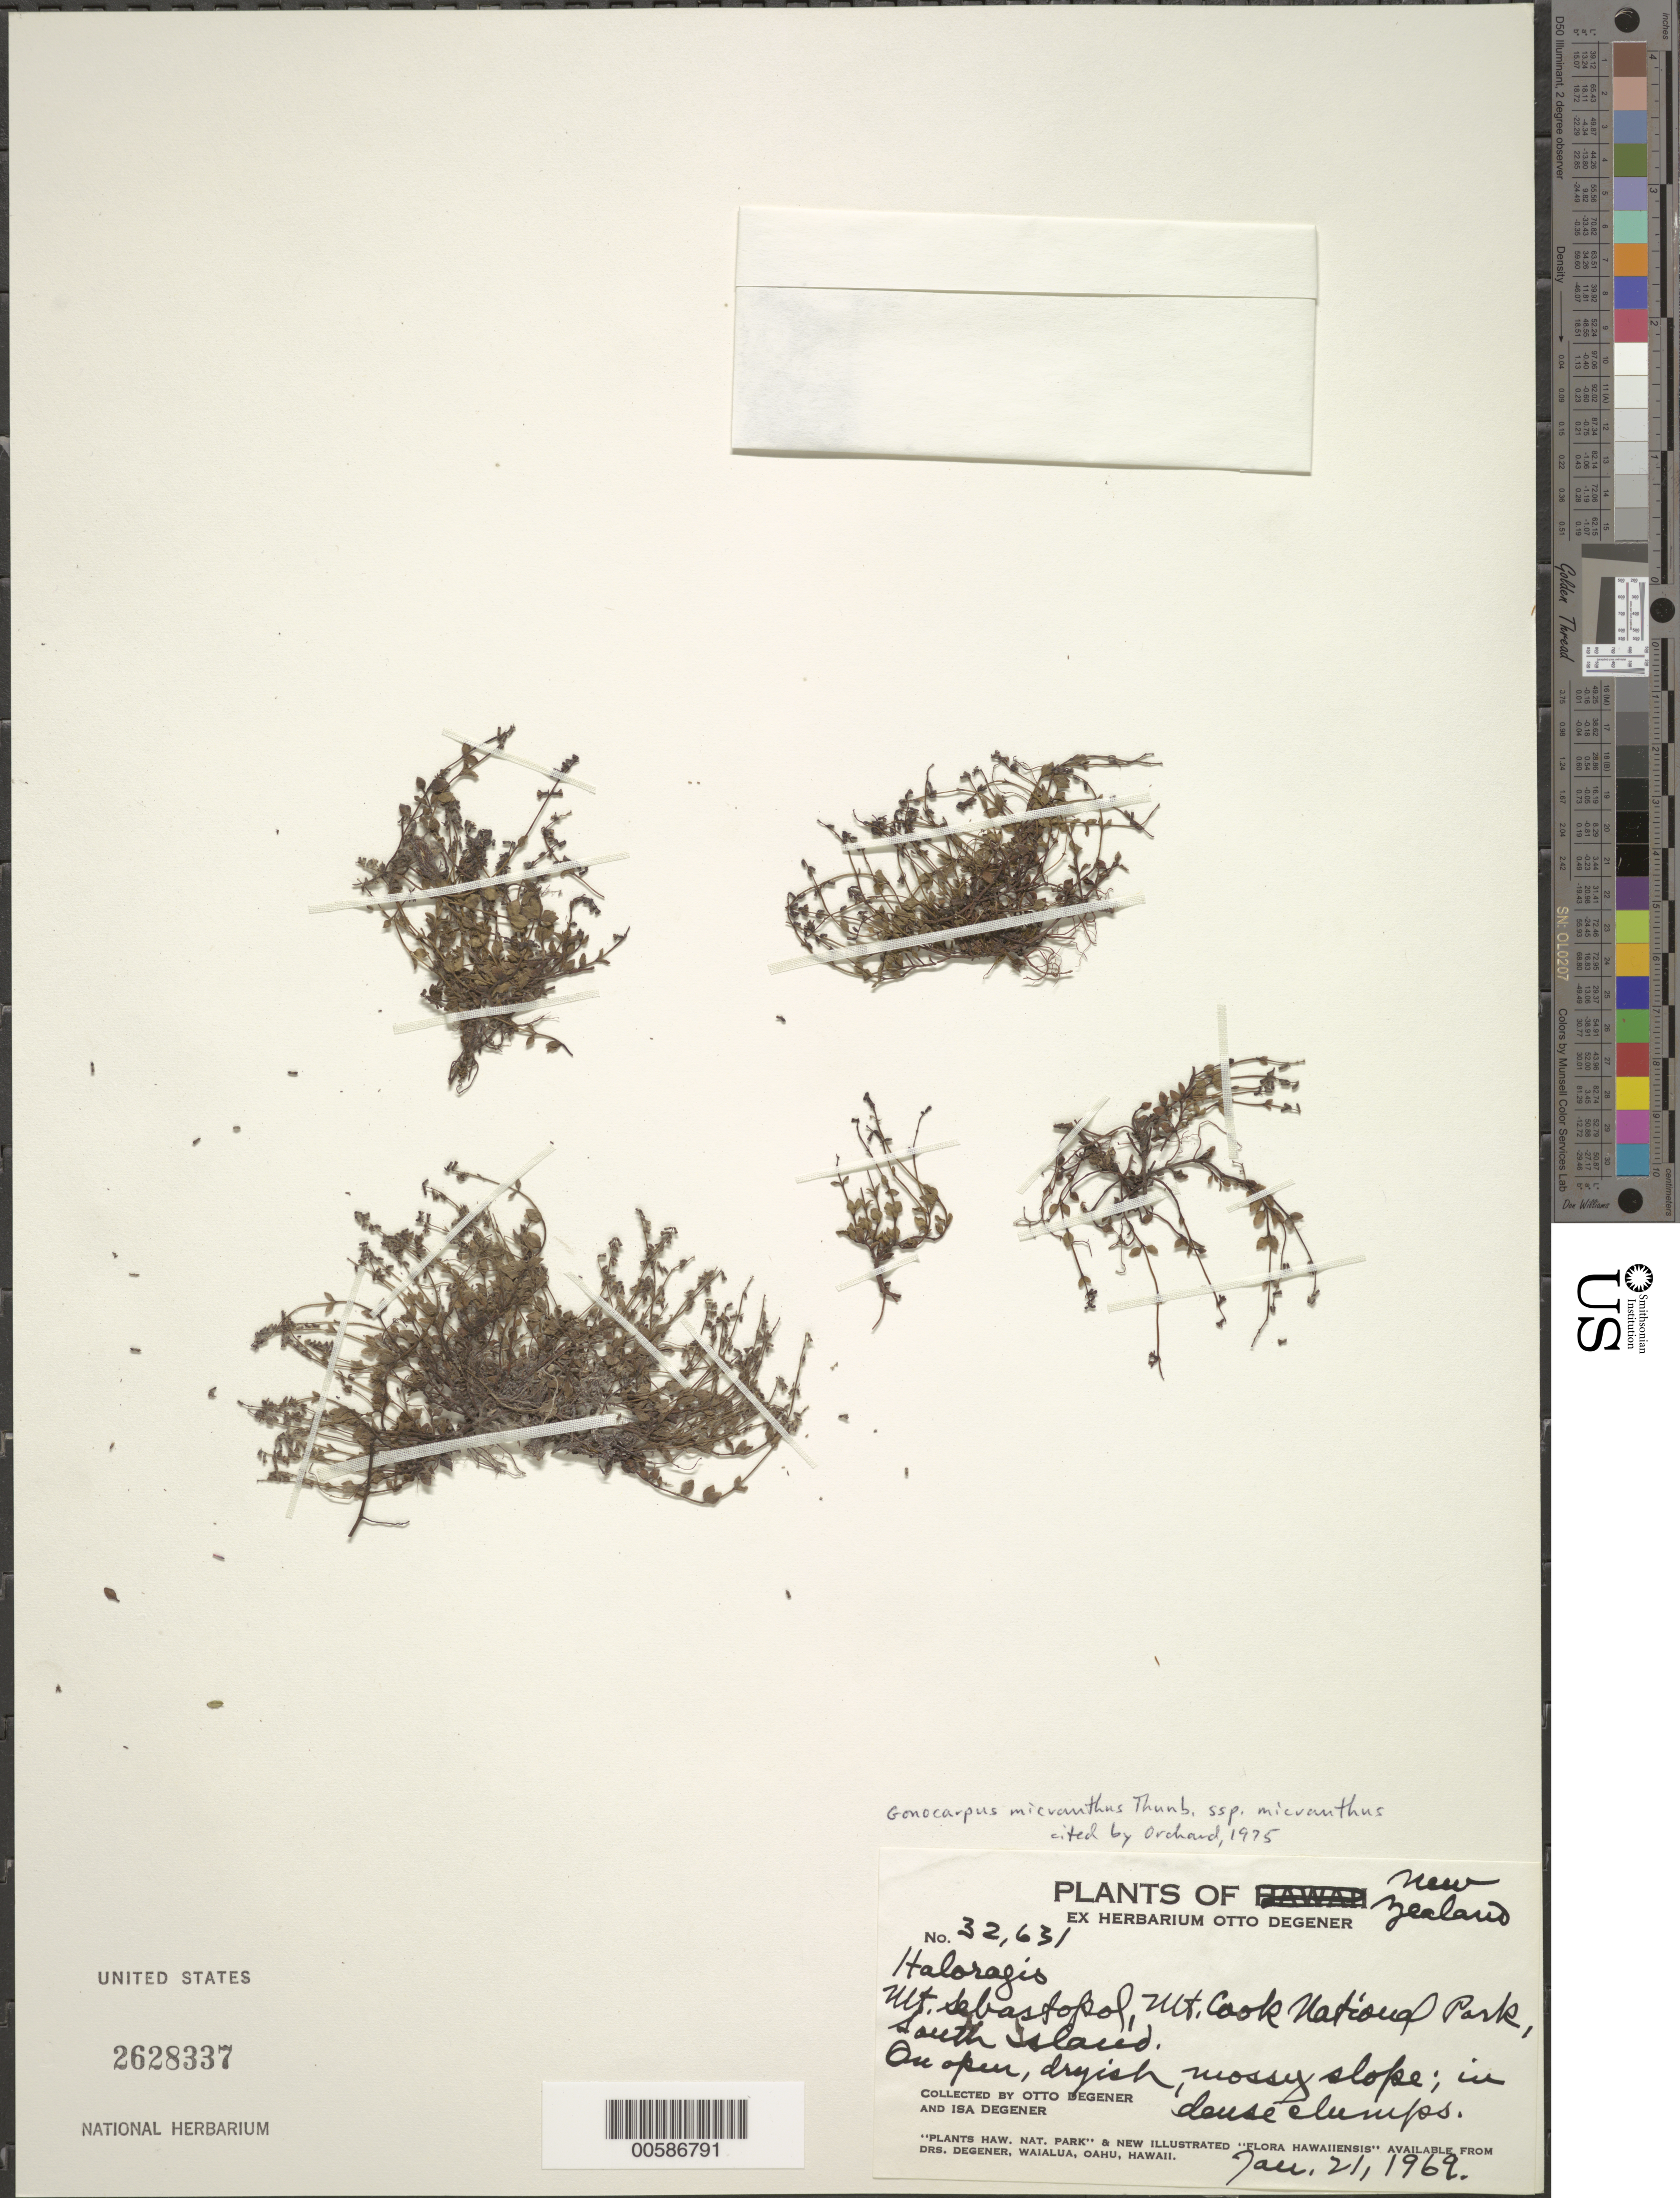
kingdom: Plantae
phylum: Tracheophyta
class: Magnoliopsida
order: Saxifragales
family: Haloragaceae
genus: Gonocarpus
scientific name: Gonocarpus micranthus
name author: Thunb.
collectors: O. Degener & I. Degener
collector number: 32631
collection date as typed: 21 Jan 1969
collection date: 1969-01-21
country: New Zealand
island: South Island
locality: Mt. Sebastopol, Mt. Cook National Park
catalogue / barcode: US 2628337